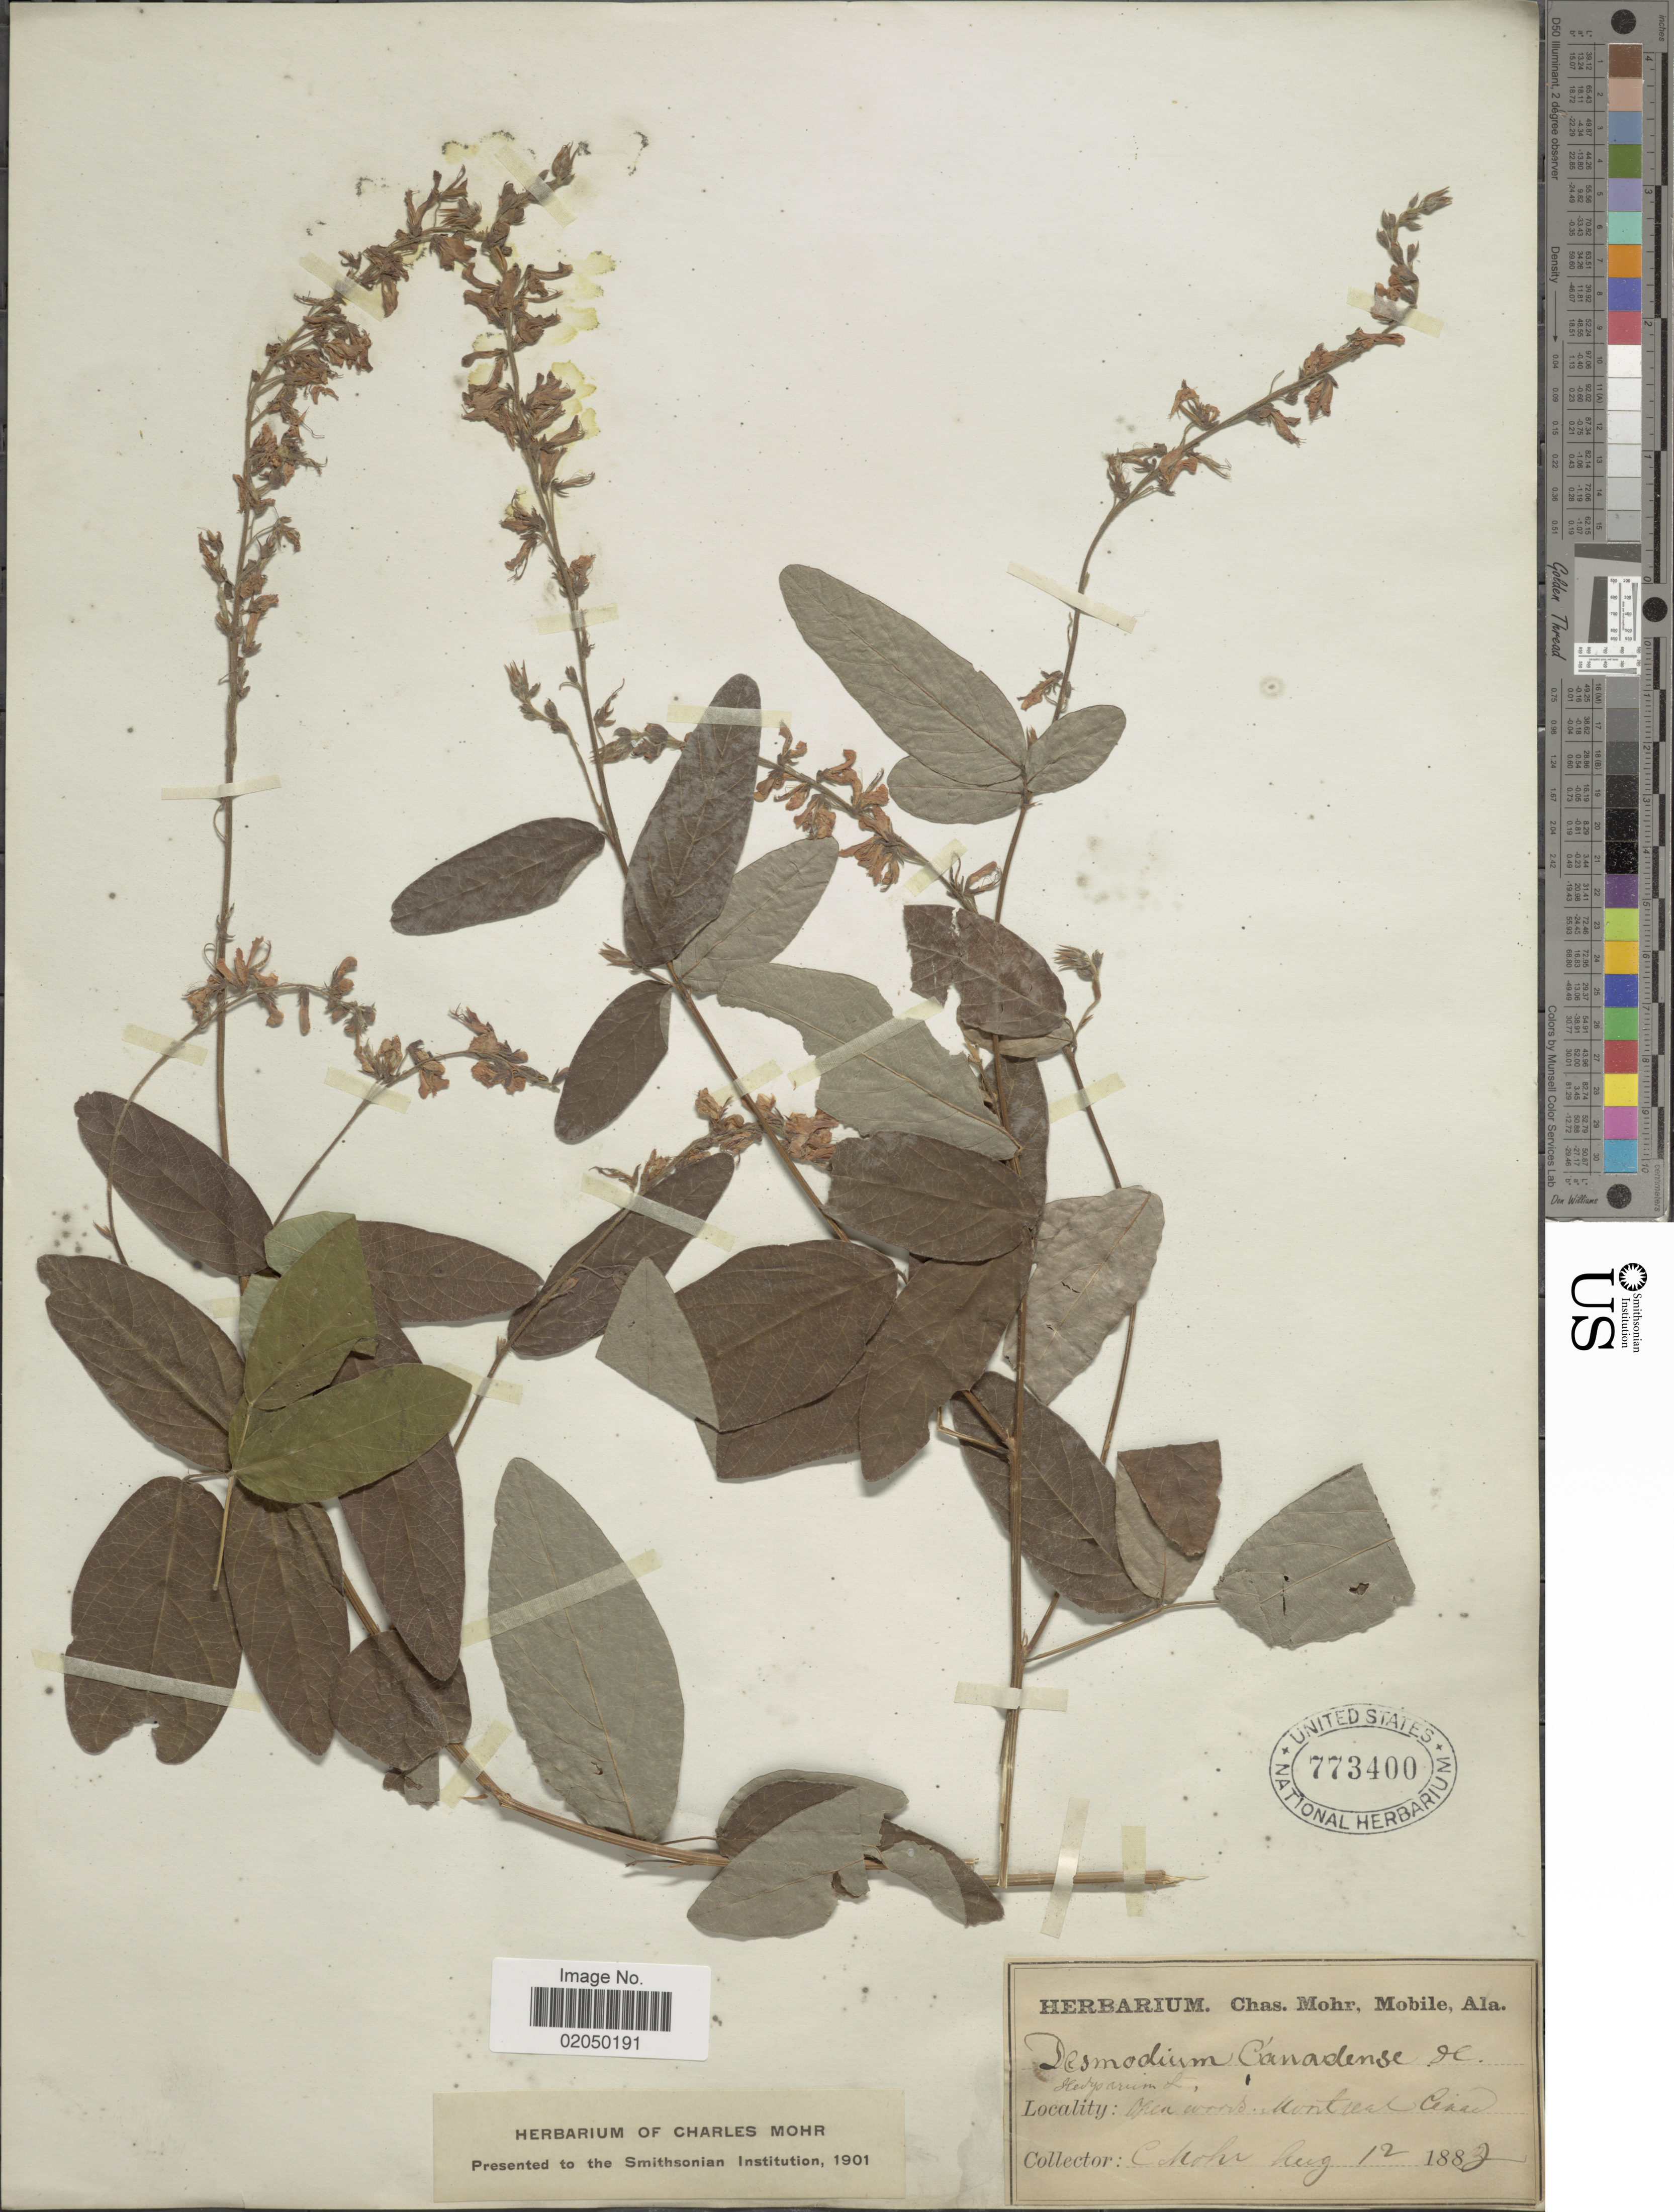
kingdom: Plantae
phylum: Tracheophyta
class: Magnoliopsida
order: Fabales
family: Fabaceae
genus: Desmodium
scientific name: Desmodium canadense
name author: (L.) DC.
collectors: C. T. Mohr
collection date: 1887-12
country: Canada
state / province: Quebec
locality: Montreal.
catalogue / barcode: US 773400